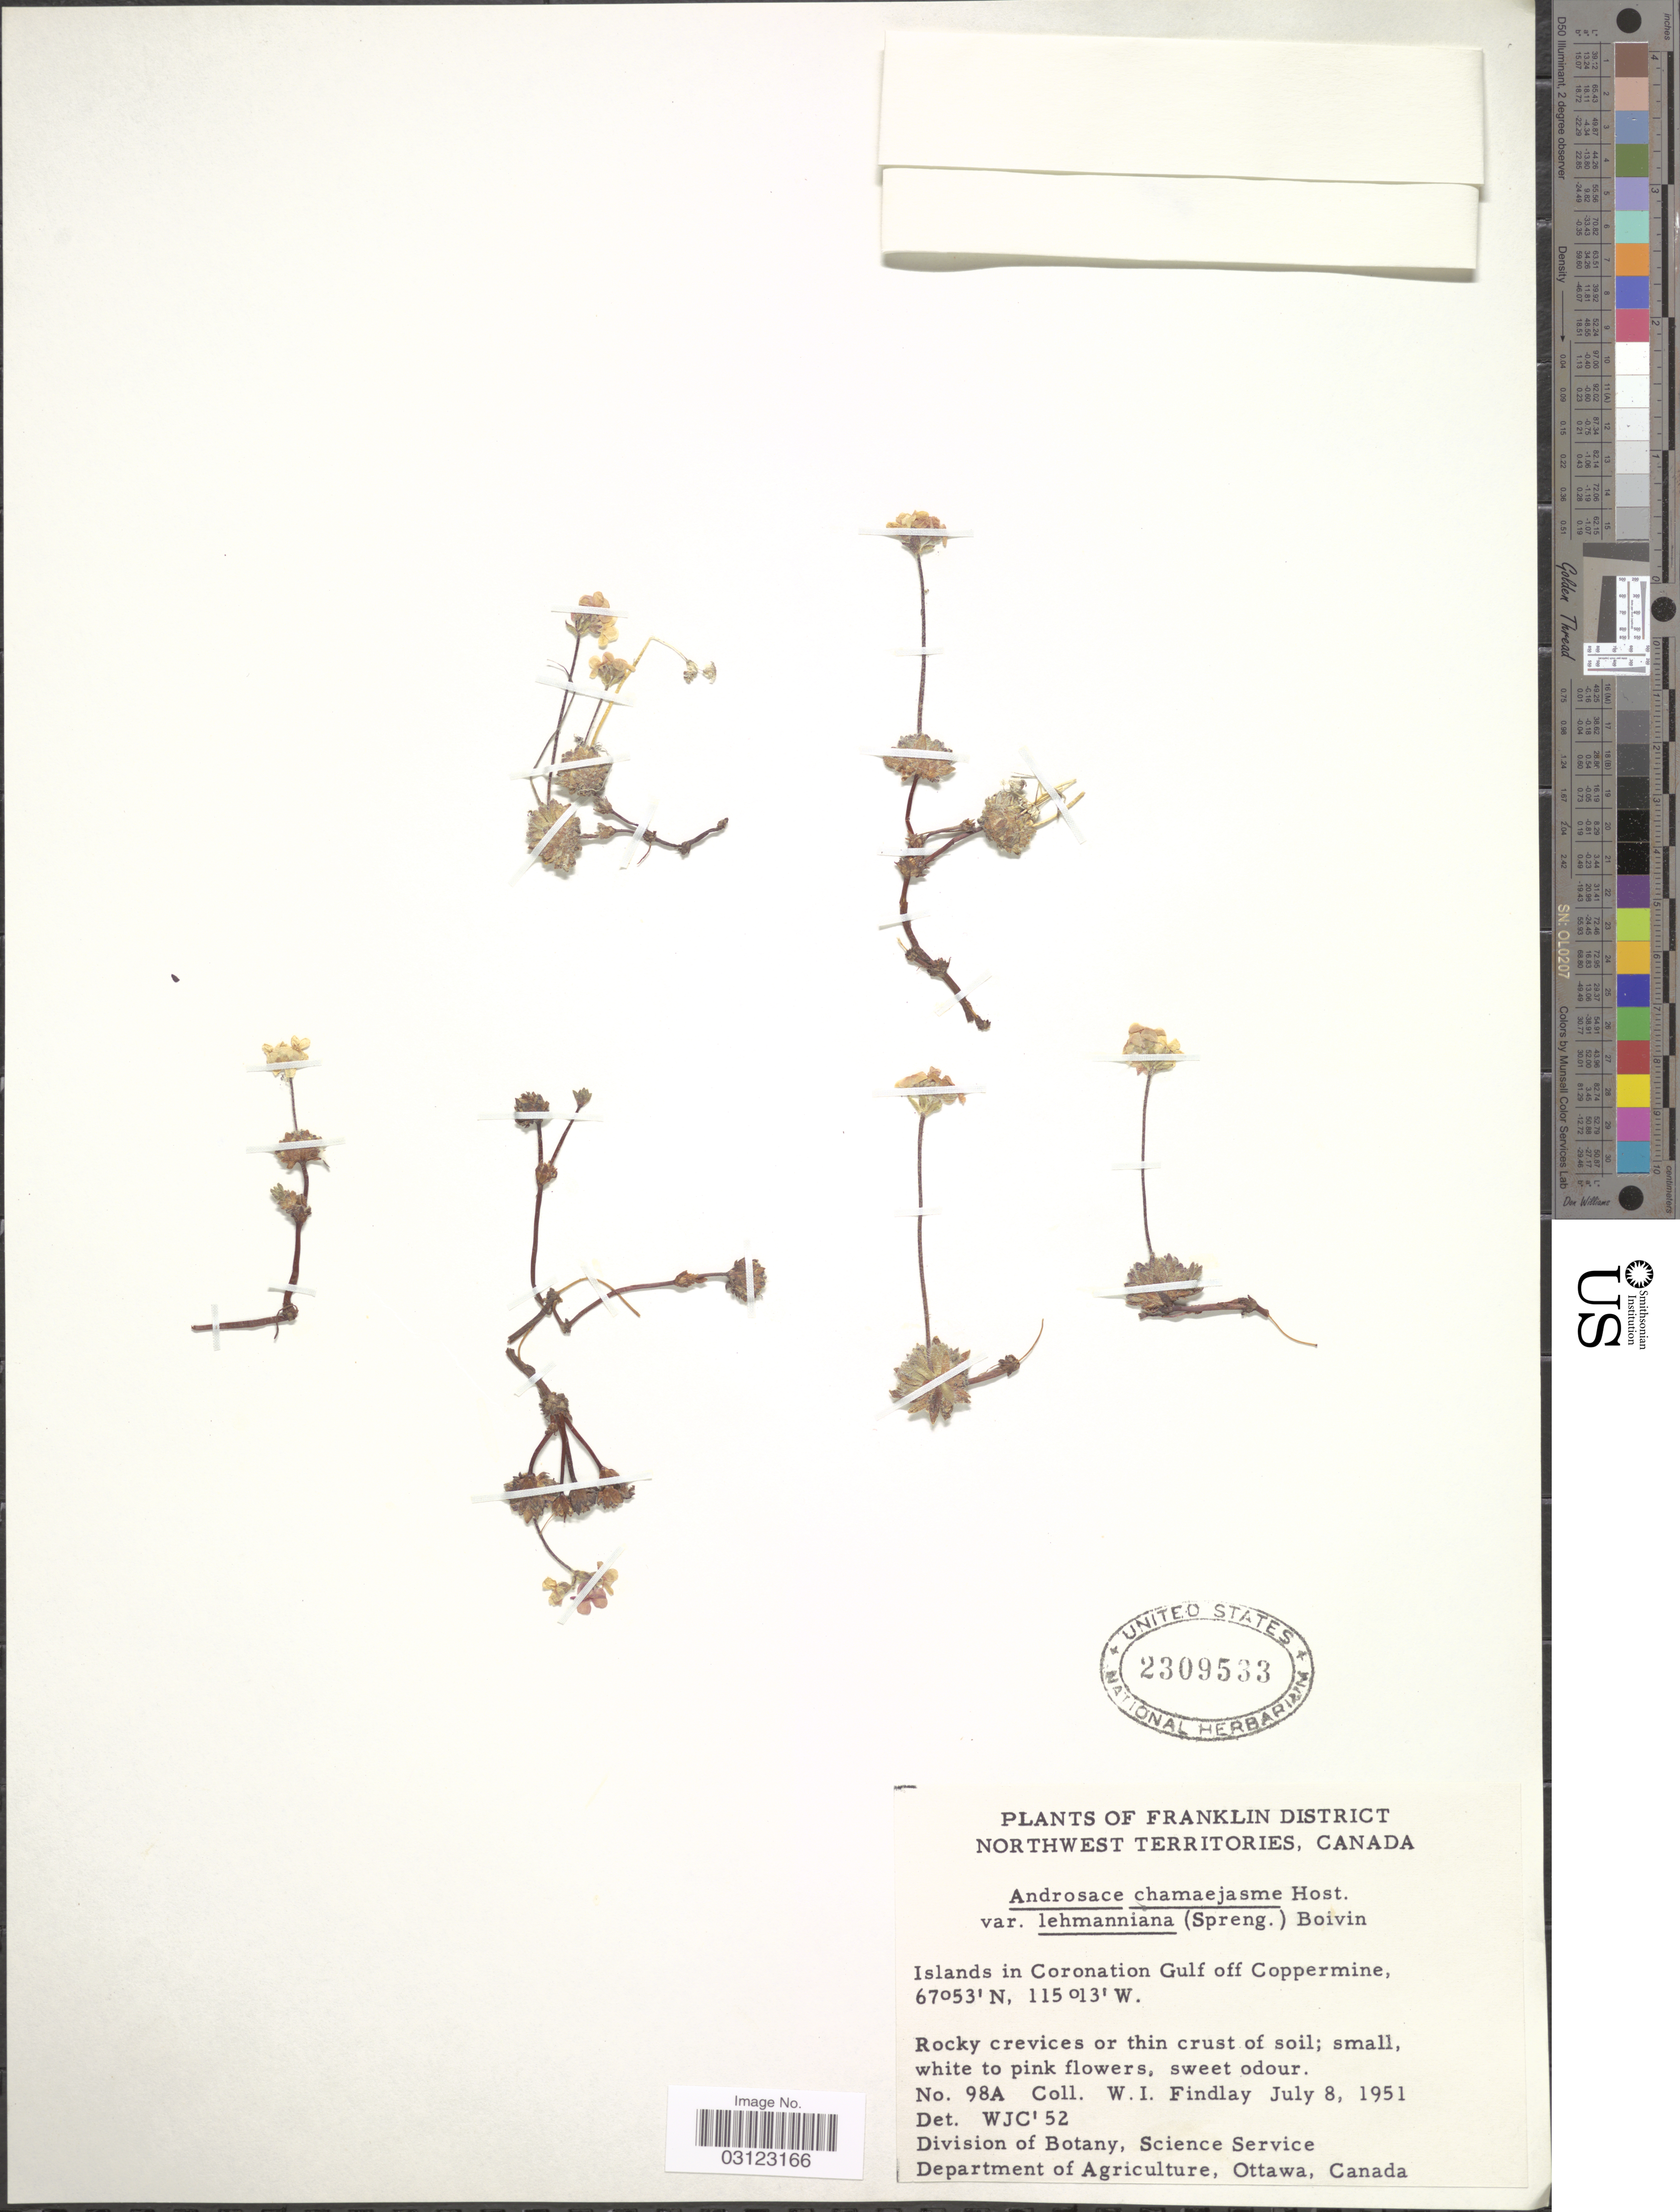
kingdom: Plantae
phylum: Tracheophyta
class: Magnoliopsida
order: Ericales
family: Primulaceae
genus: Androsace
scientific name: Androsace lehmanniana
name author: Spreng.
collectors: W. Findlay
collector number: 98A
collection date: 1951-07-08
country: Canada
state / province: Northwest Territories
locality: Franklin District. Islands in Coronation Gulf off Coppermine.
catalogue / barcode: US 2309533